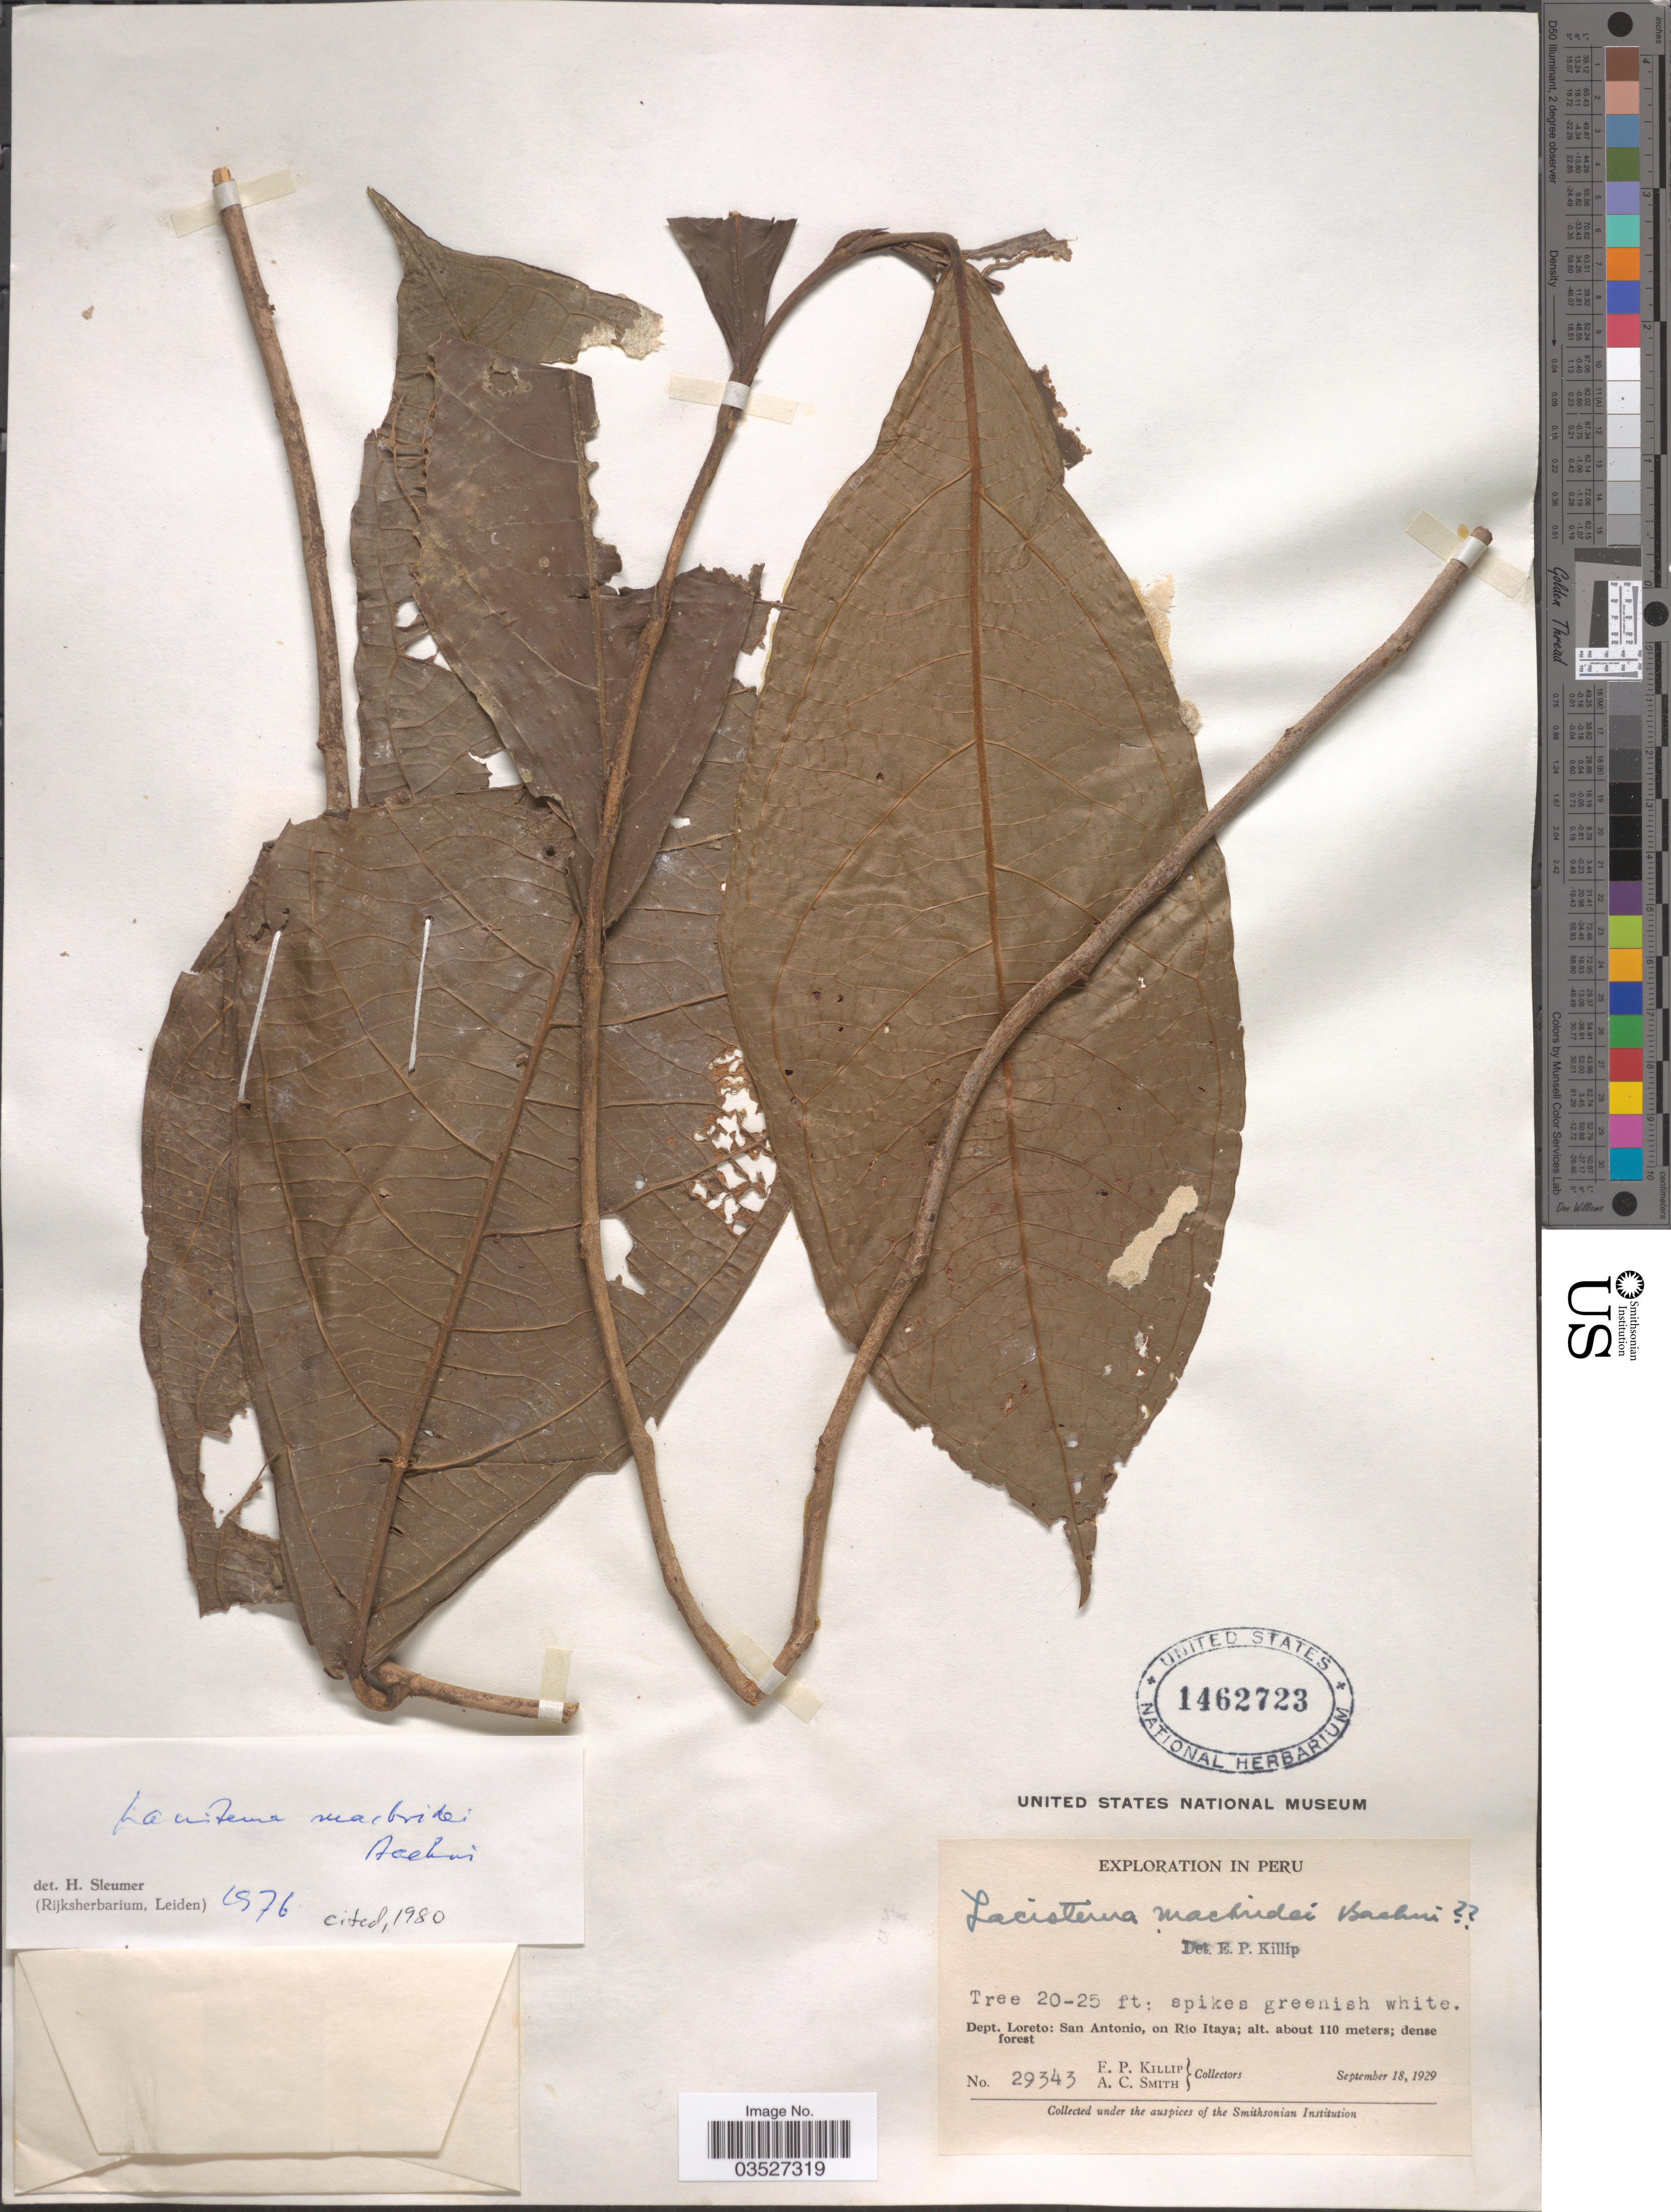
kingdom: Plantae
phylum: Tracheophyta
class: Magnoliopsida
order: Malpighiales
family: Lacistemataceae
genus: Lacistema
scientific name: Lacistema macbridei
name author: Baehni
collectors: E. P. Killip & A. C. Smith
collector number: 29343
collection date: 1929-09-18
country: Peru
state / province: Loreto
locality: Dept. Loreto: San Antonio, on Río Itaya.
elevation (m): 110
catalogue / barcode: US 1462723